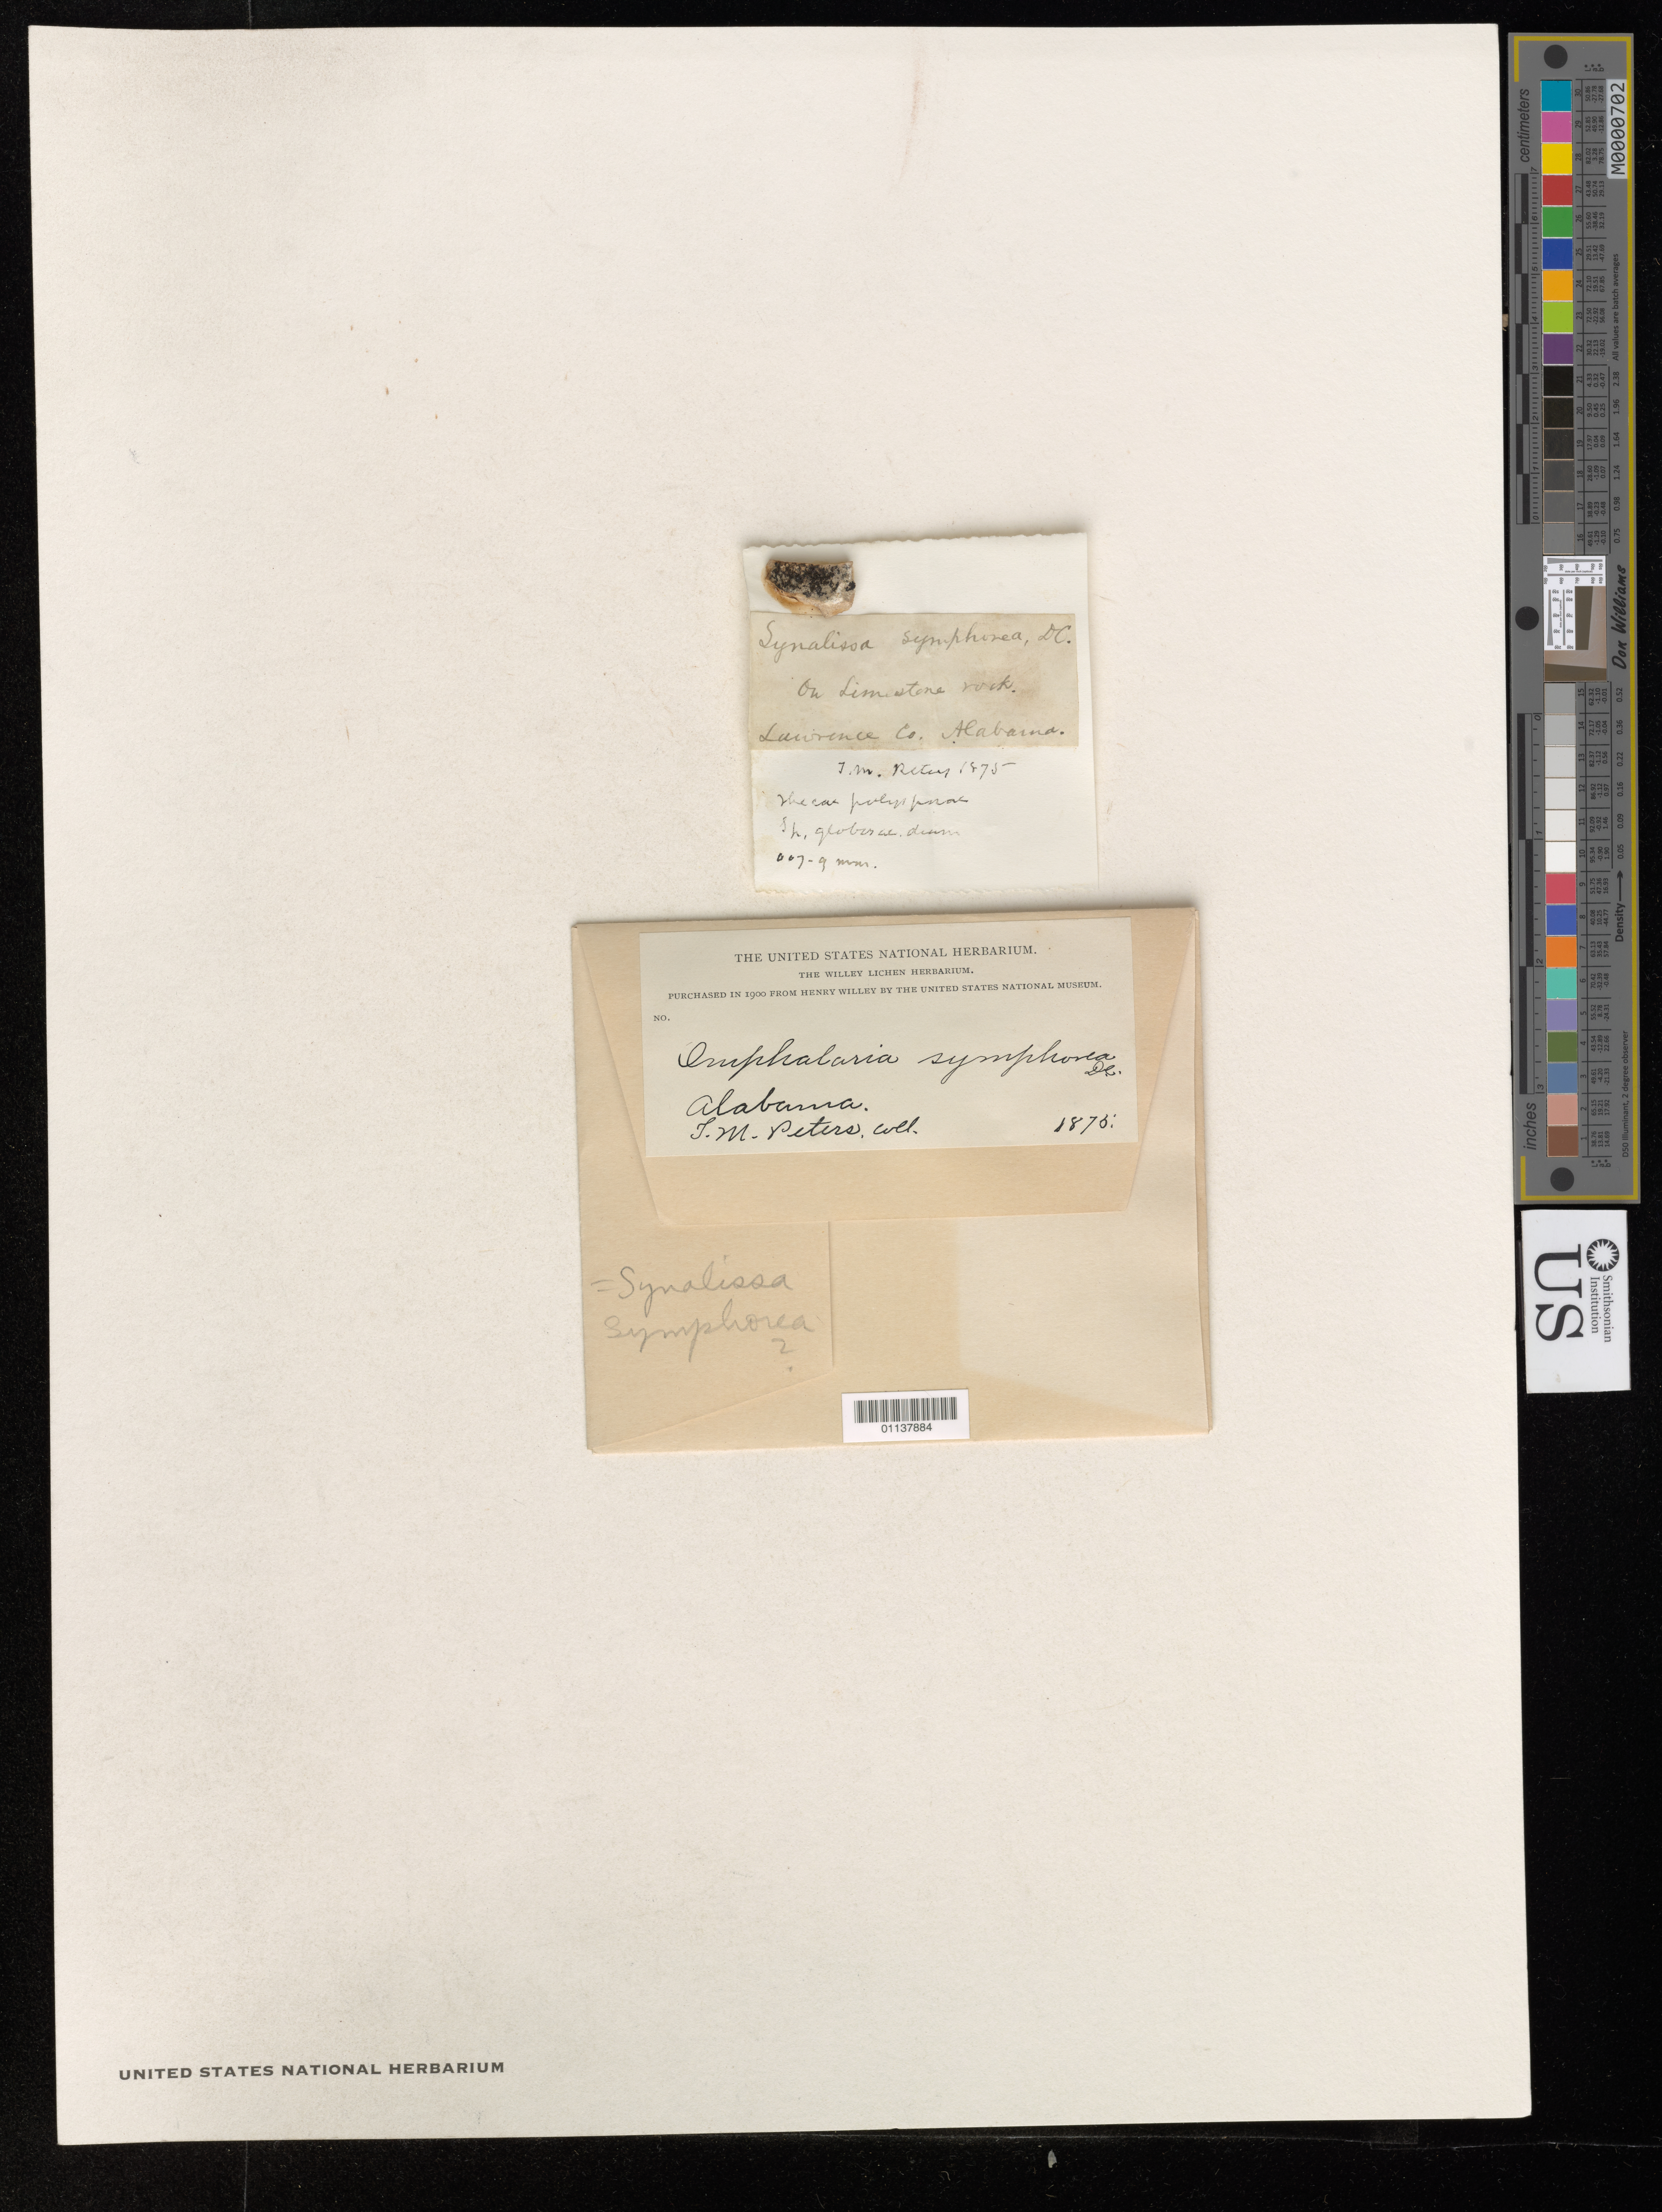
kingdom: Fungi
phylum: Ascomycota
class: Lichinomycetes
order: Lichinales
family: Lichinaceae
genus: Synalissa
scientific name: Synalissa symphorea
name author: (Ach.) Nyl.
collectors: J. Peters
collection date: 1875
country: United States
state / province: Alabama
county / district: Lawrence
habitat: on